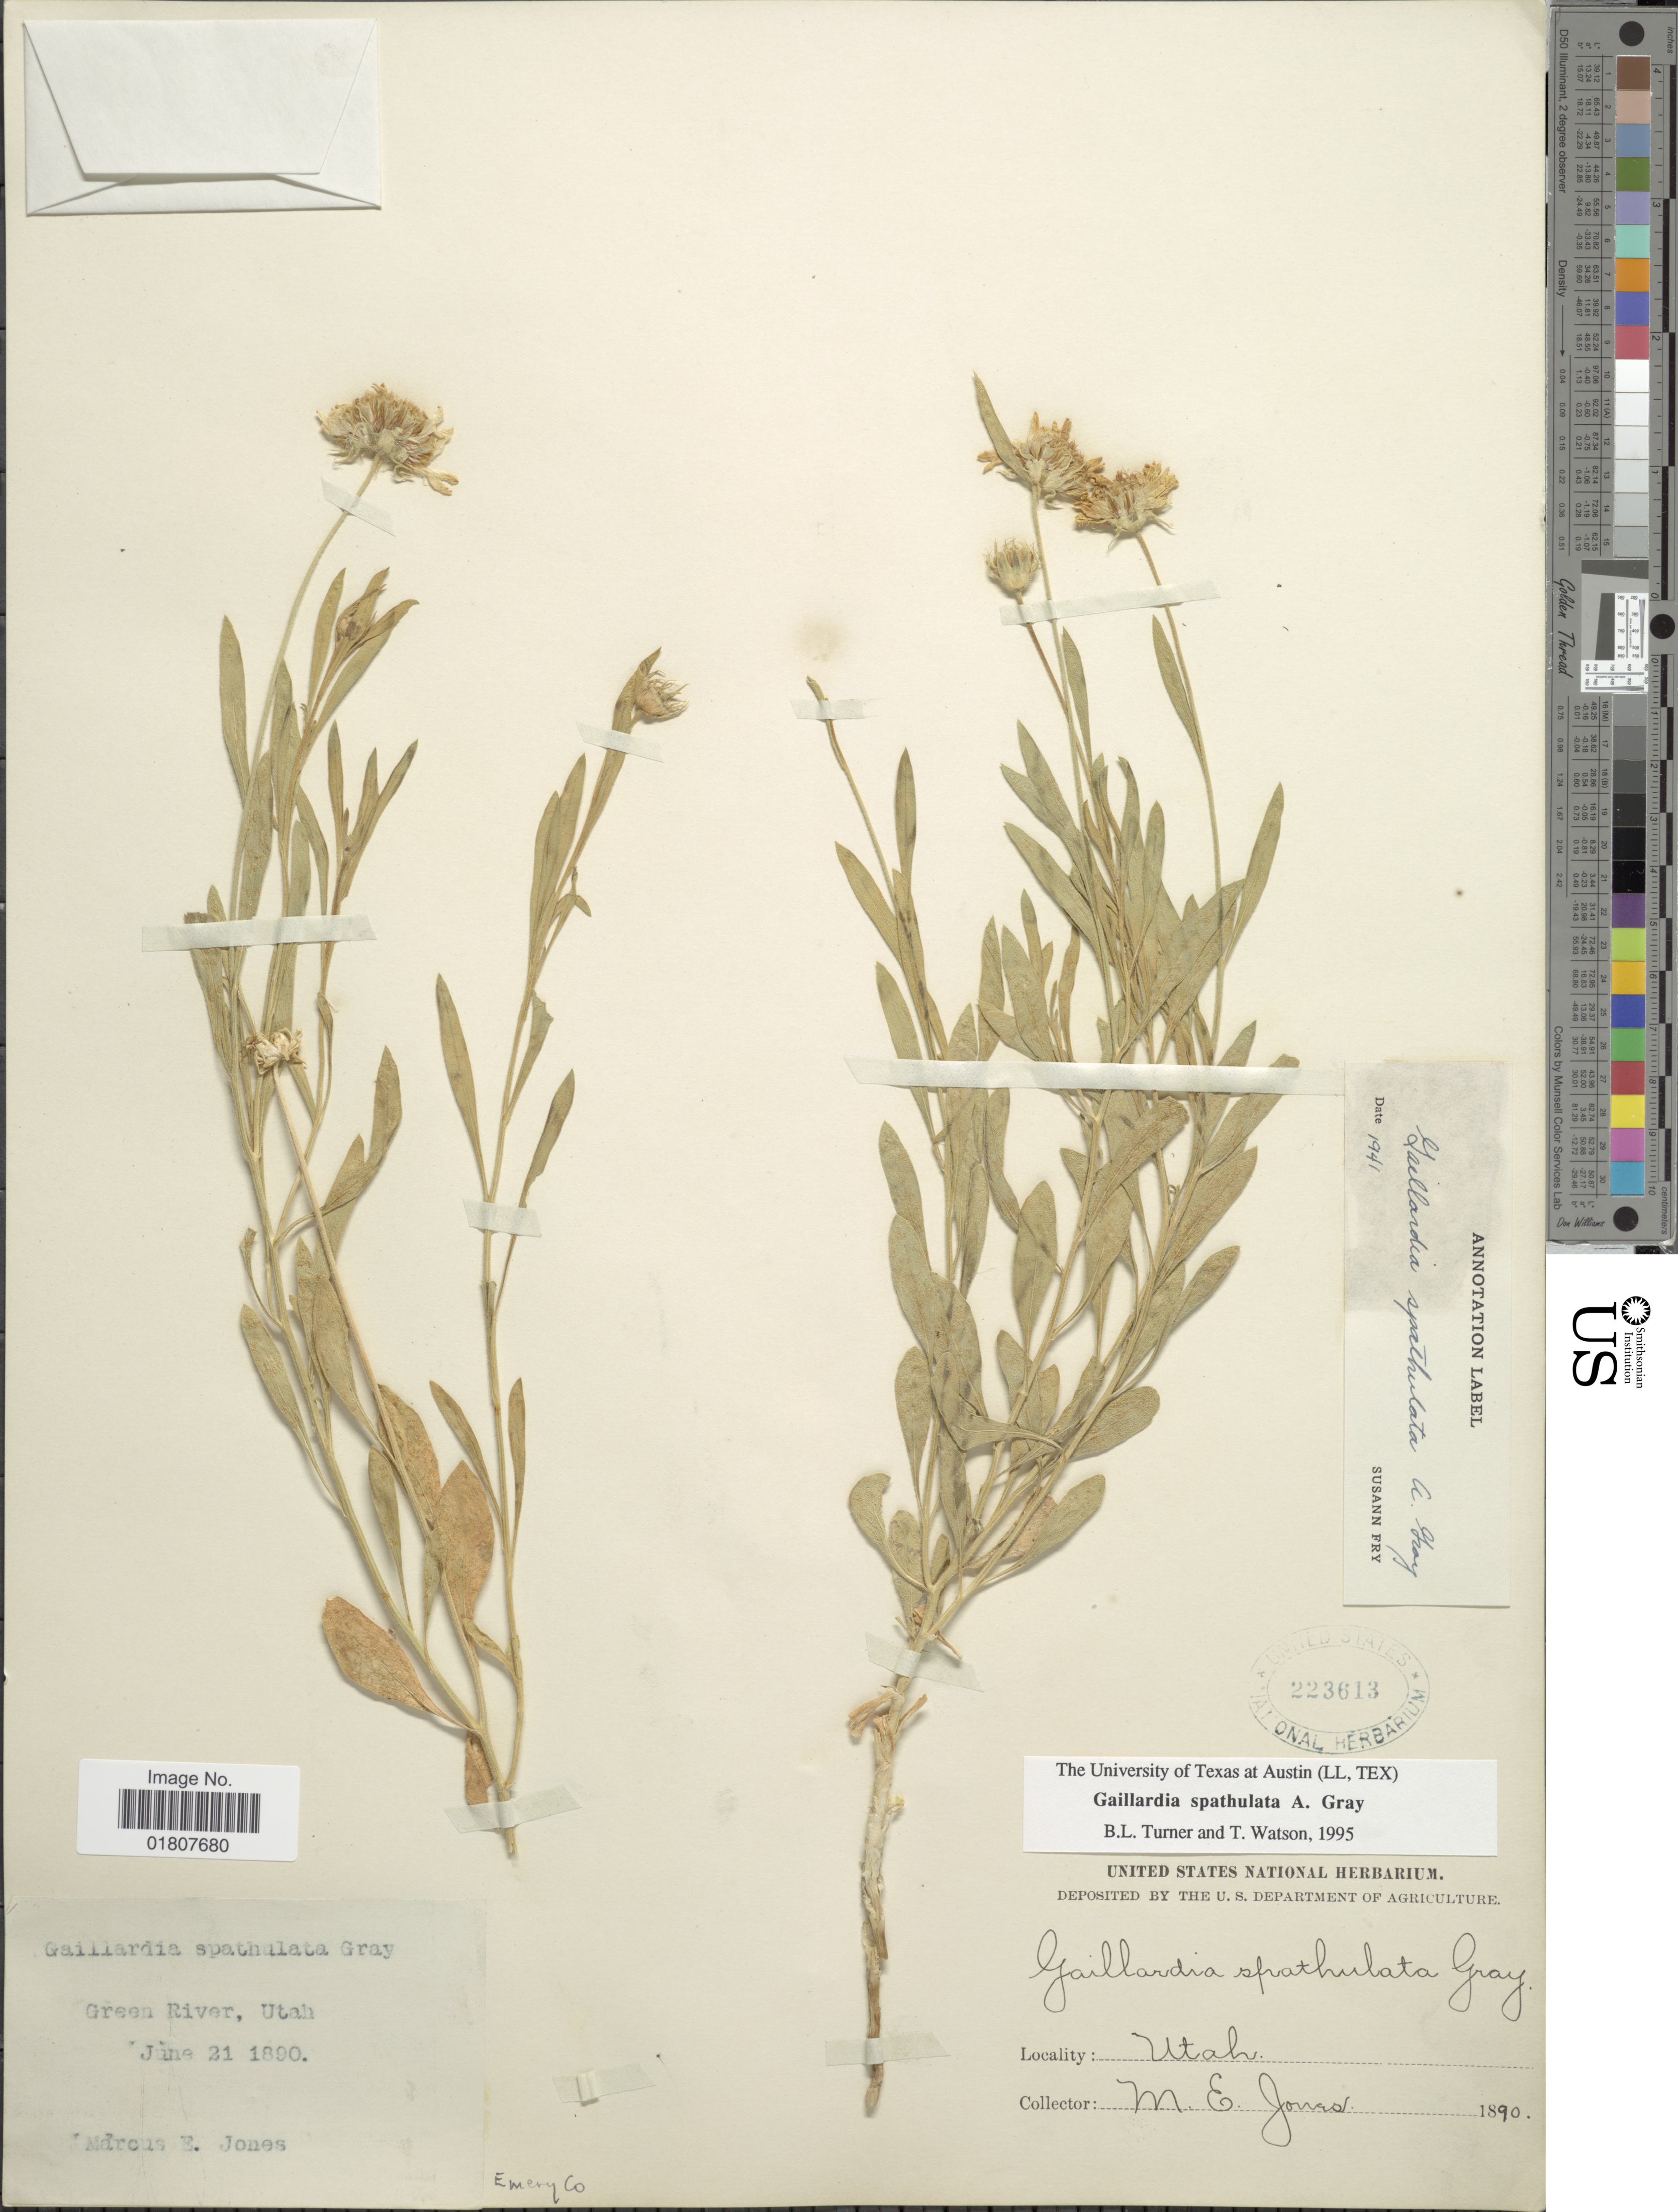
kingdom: Plantae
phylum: Tracheophyta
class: Magnoliopsida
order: Asterales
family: Asteraceae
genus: Gaillardia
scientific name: Gaillardia spathulata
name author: A. Gray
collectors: M. E. Jones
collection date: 1890-06-21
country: United States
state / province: Utah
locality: Green River, Utah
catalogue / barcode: US 223613